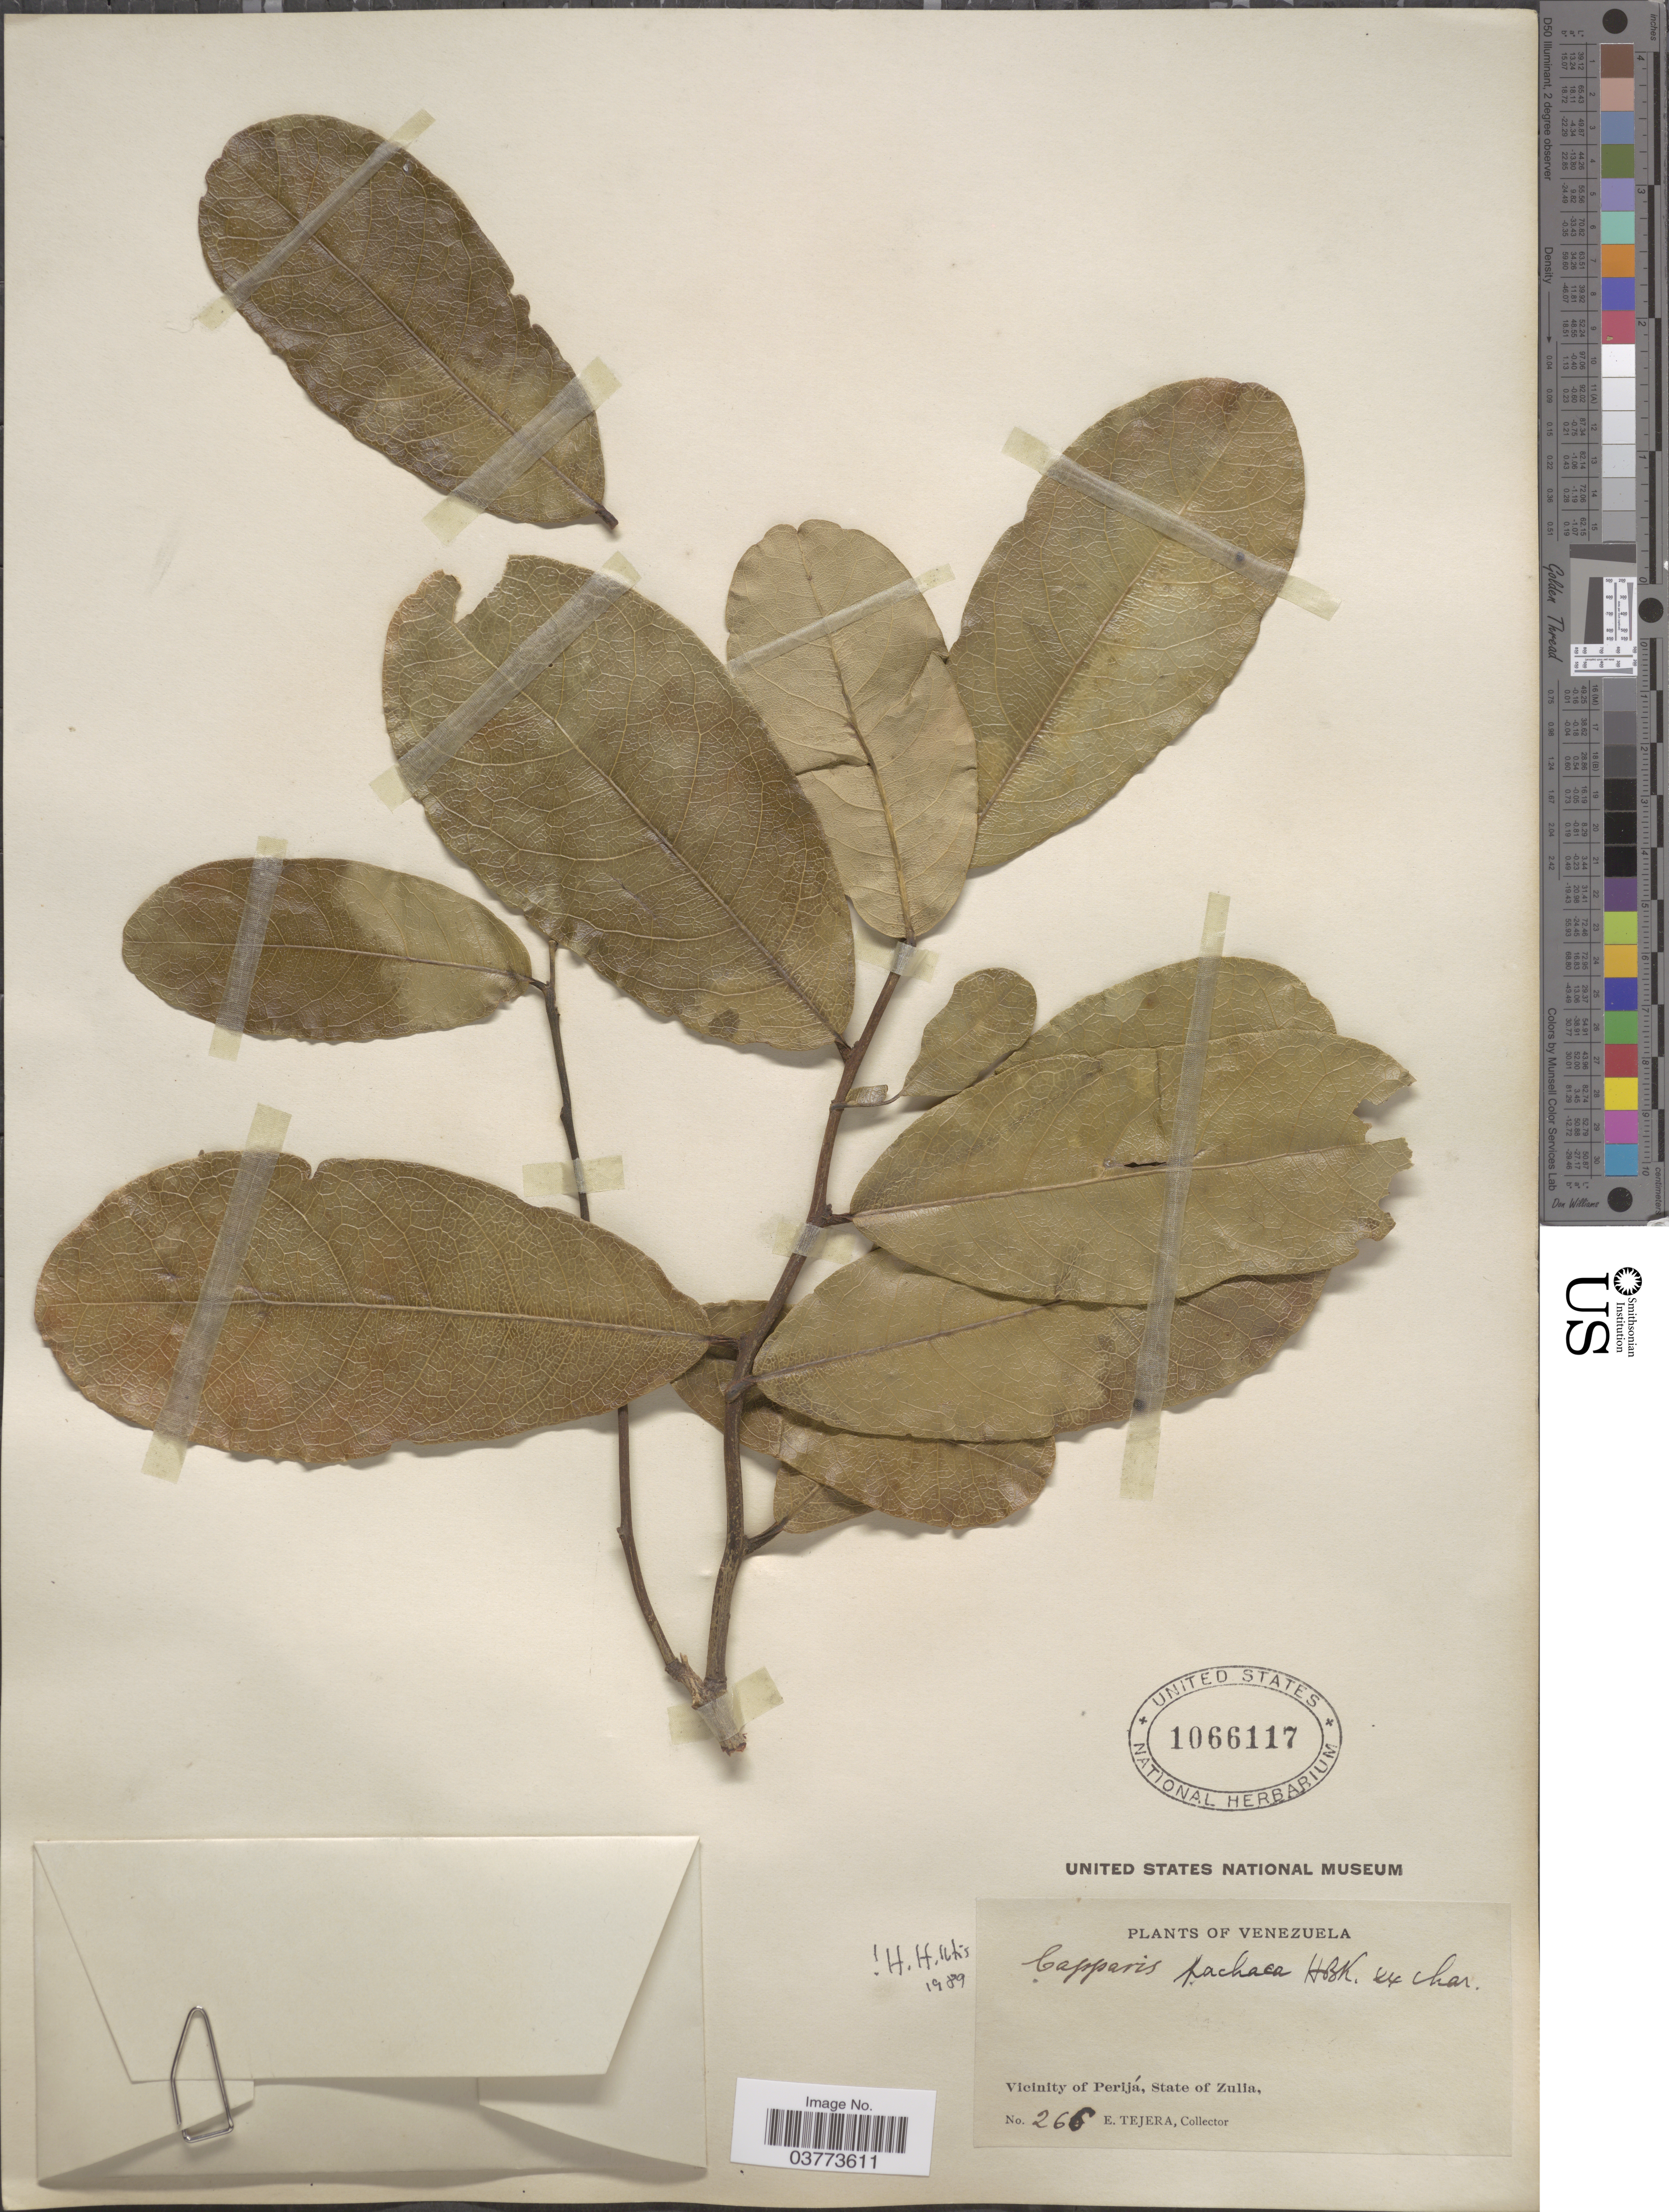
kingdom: Plantae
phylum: Tracheophyta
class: Magnoliopsida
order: Brassicales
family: Capparaceae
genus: Neocapparis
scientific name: Neocapparis pachaca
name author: (Kunth) Cornejo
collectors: E. Tejera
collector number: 266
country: Venezuela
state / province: Zulia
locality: Vicinity of Perijá.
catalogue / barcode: US 1066117